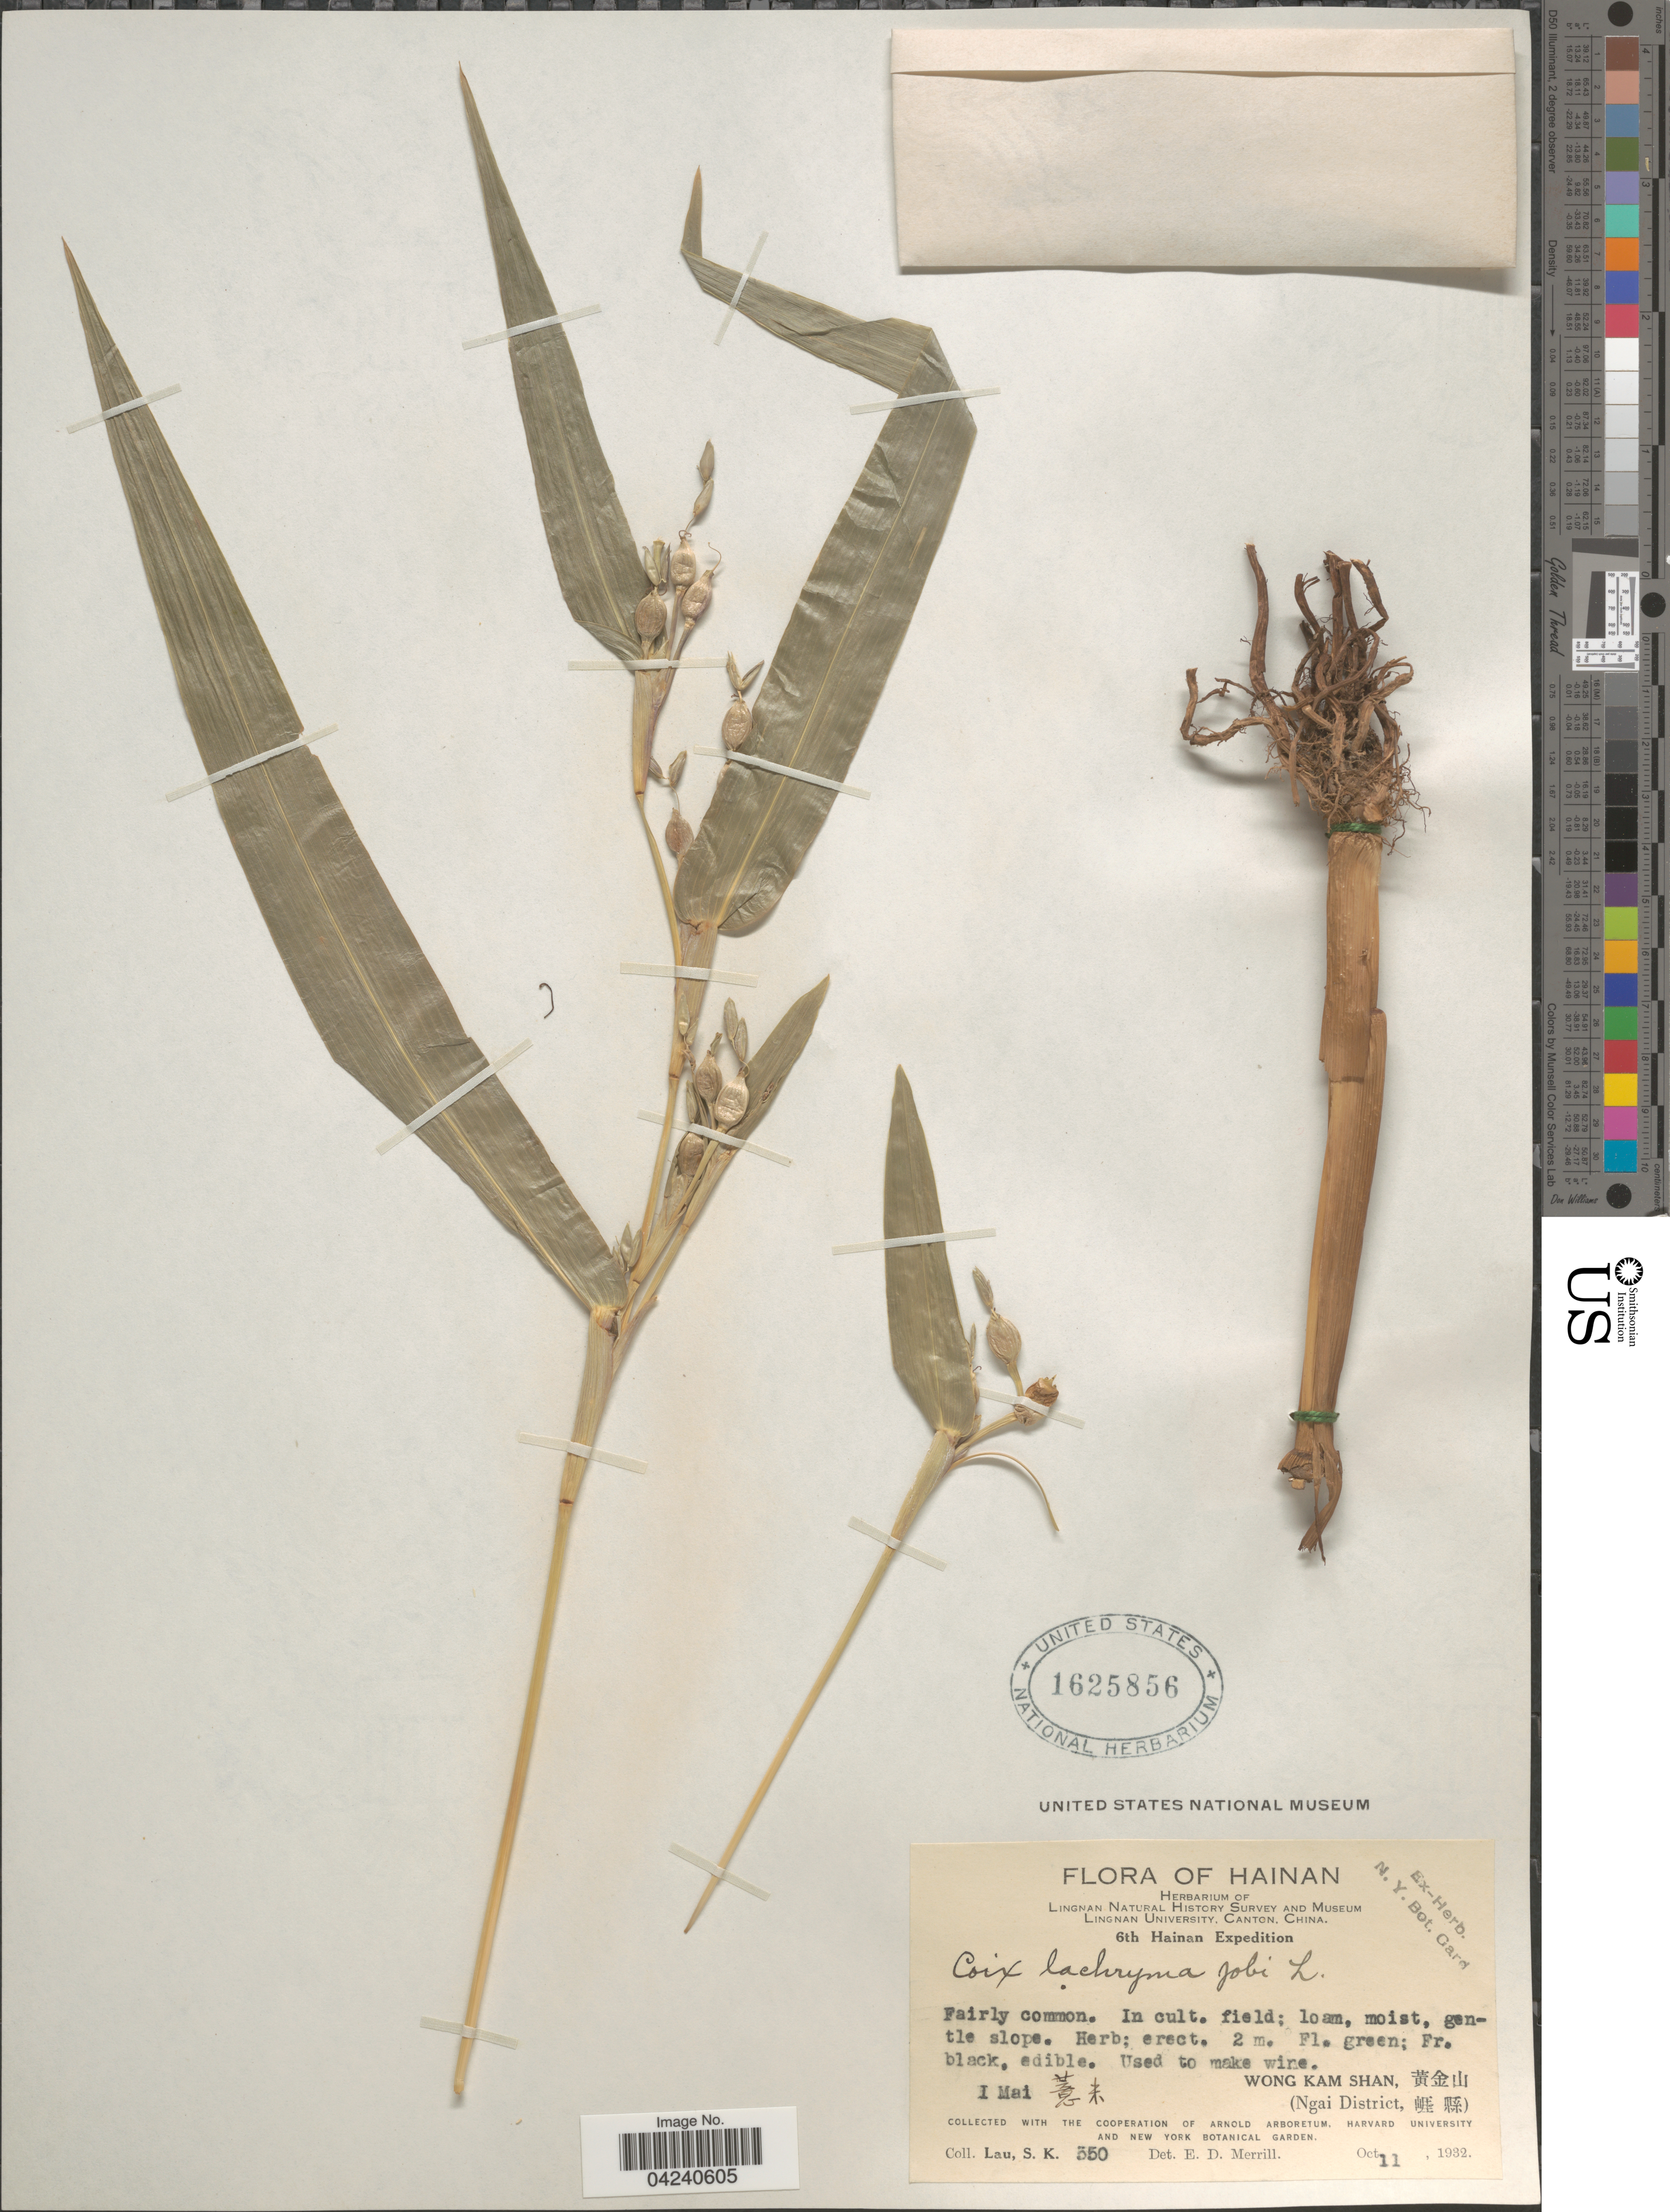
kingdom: Plantae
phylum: Tracheophyta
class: Liliopsida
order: Poales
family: Poaceae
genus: Coix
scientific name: Coix lacryma-jobi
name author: L.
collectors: S. K. Lau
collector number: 550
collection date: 1932-10-11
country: China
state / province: Hainan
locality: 6th Hainan Expedition. Gentle slope. I Mai. Wong Kam Shan (Ngai District)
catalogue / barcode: US 1625856